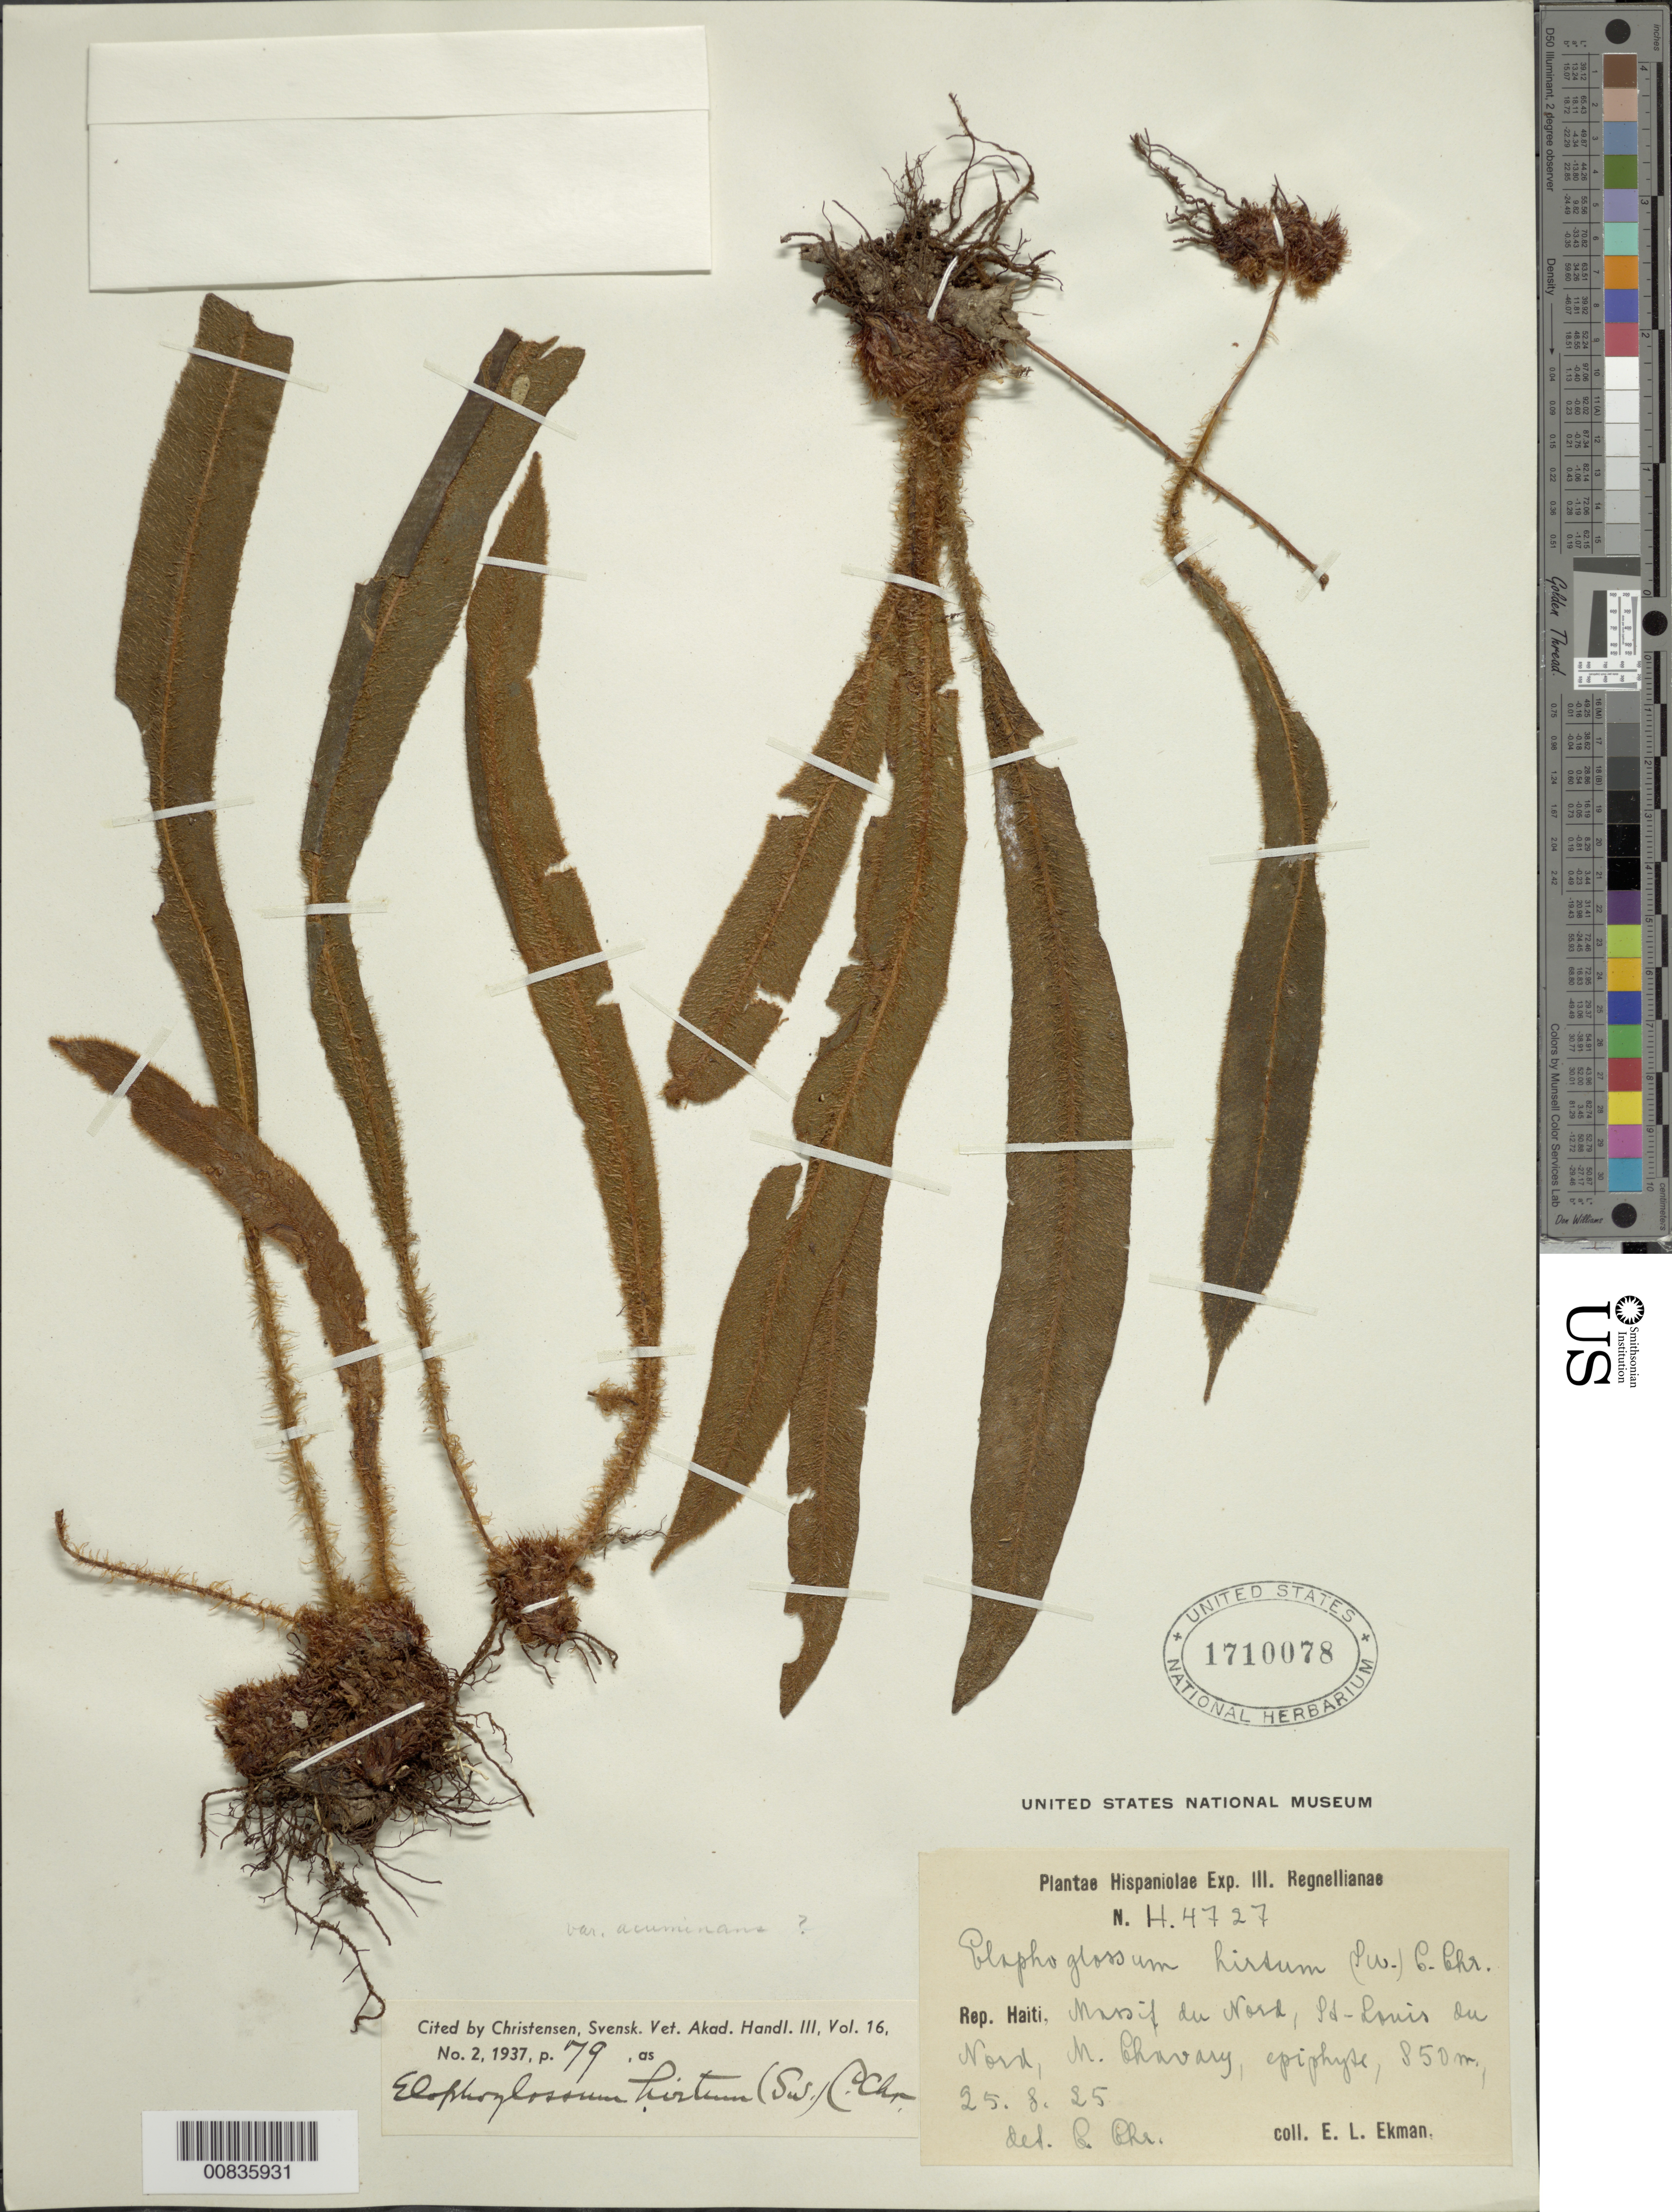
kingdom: Plantae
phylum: Tracheophyta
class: Polypodiopsida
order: Polypodiales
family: Dryopteridaceae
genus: Elaphoglossum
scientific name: Elaphoglossum hirtum var. acuminans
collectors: E. L. Ekman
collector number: H 4727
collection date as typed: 25 Aug 1925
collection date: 1925-08-25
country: Haiti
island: Hispaniola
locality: Massif du Nord, St. Louis du Nord, M. Chavary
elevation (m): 850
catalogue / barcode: US 1710078